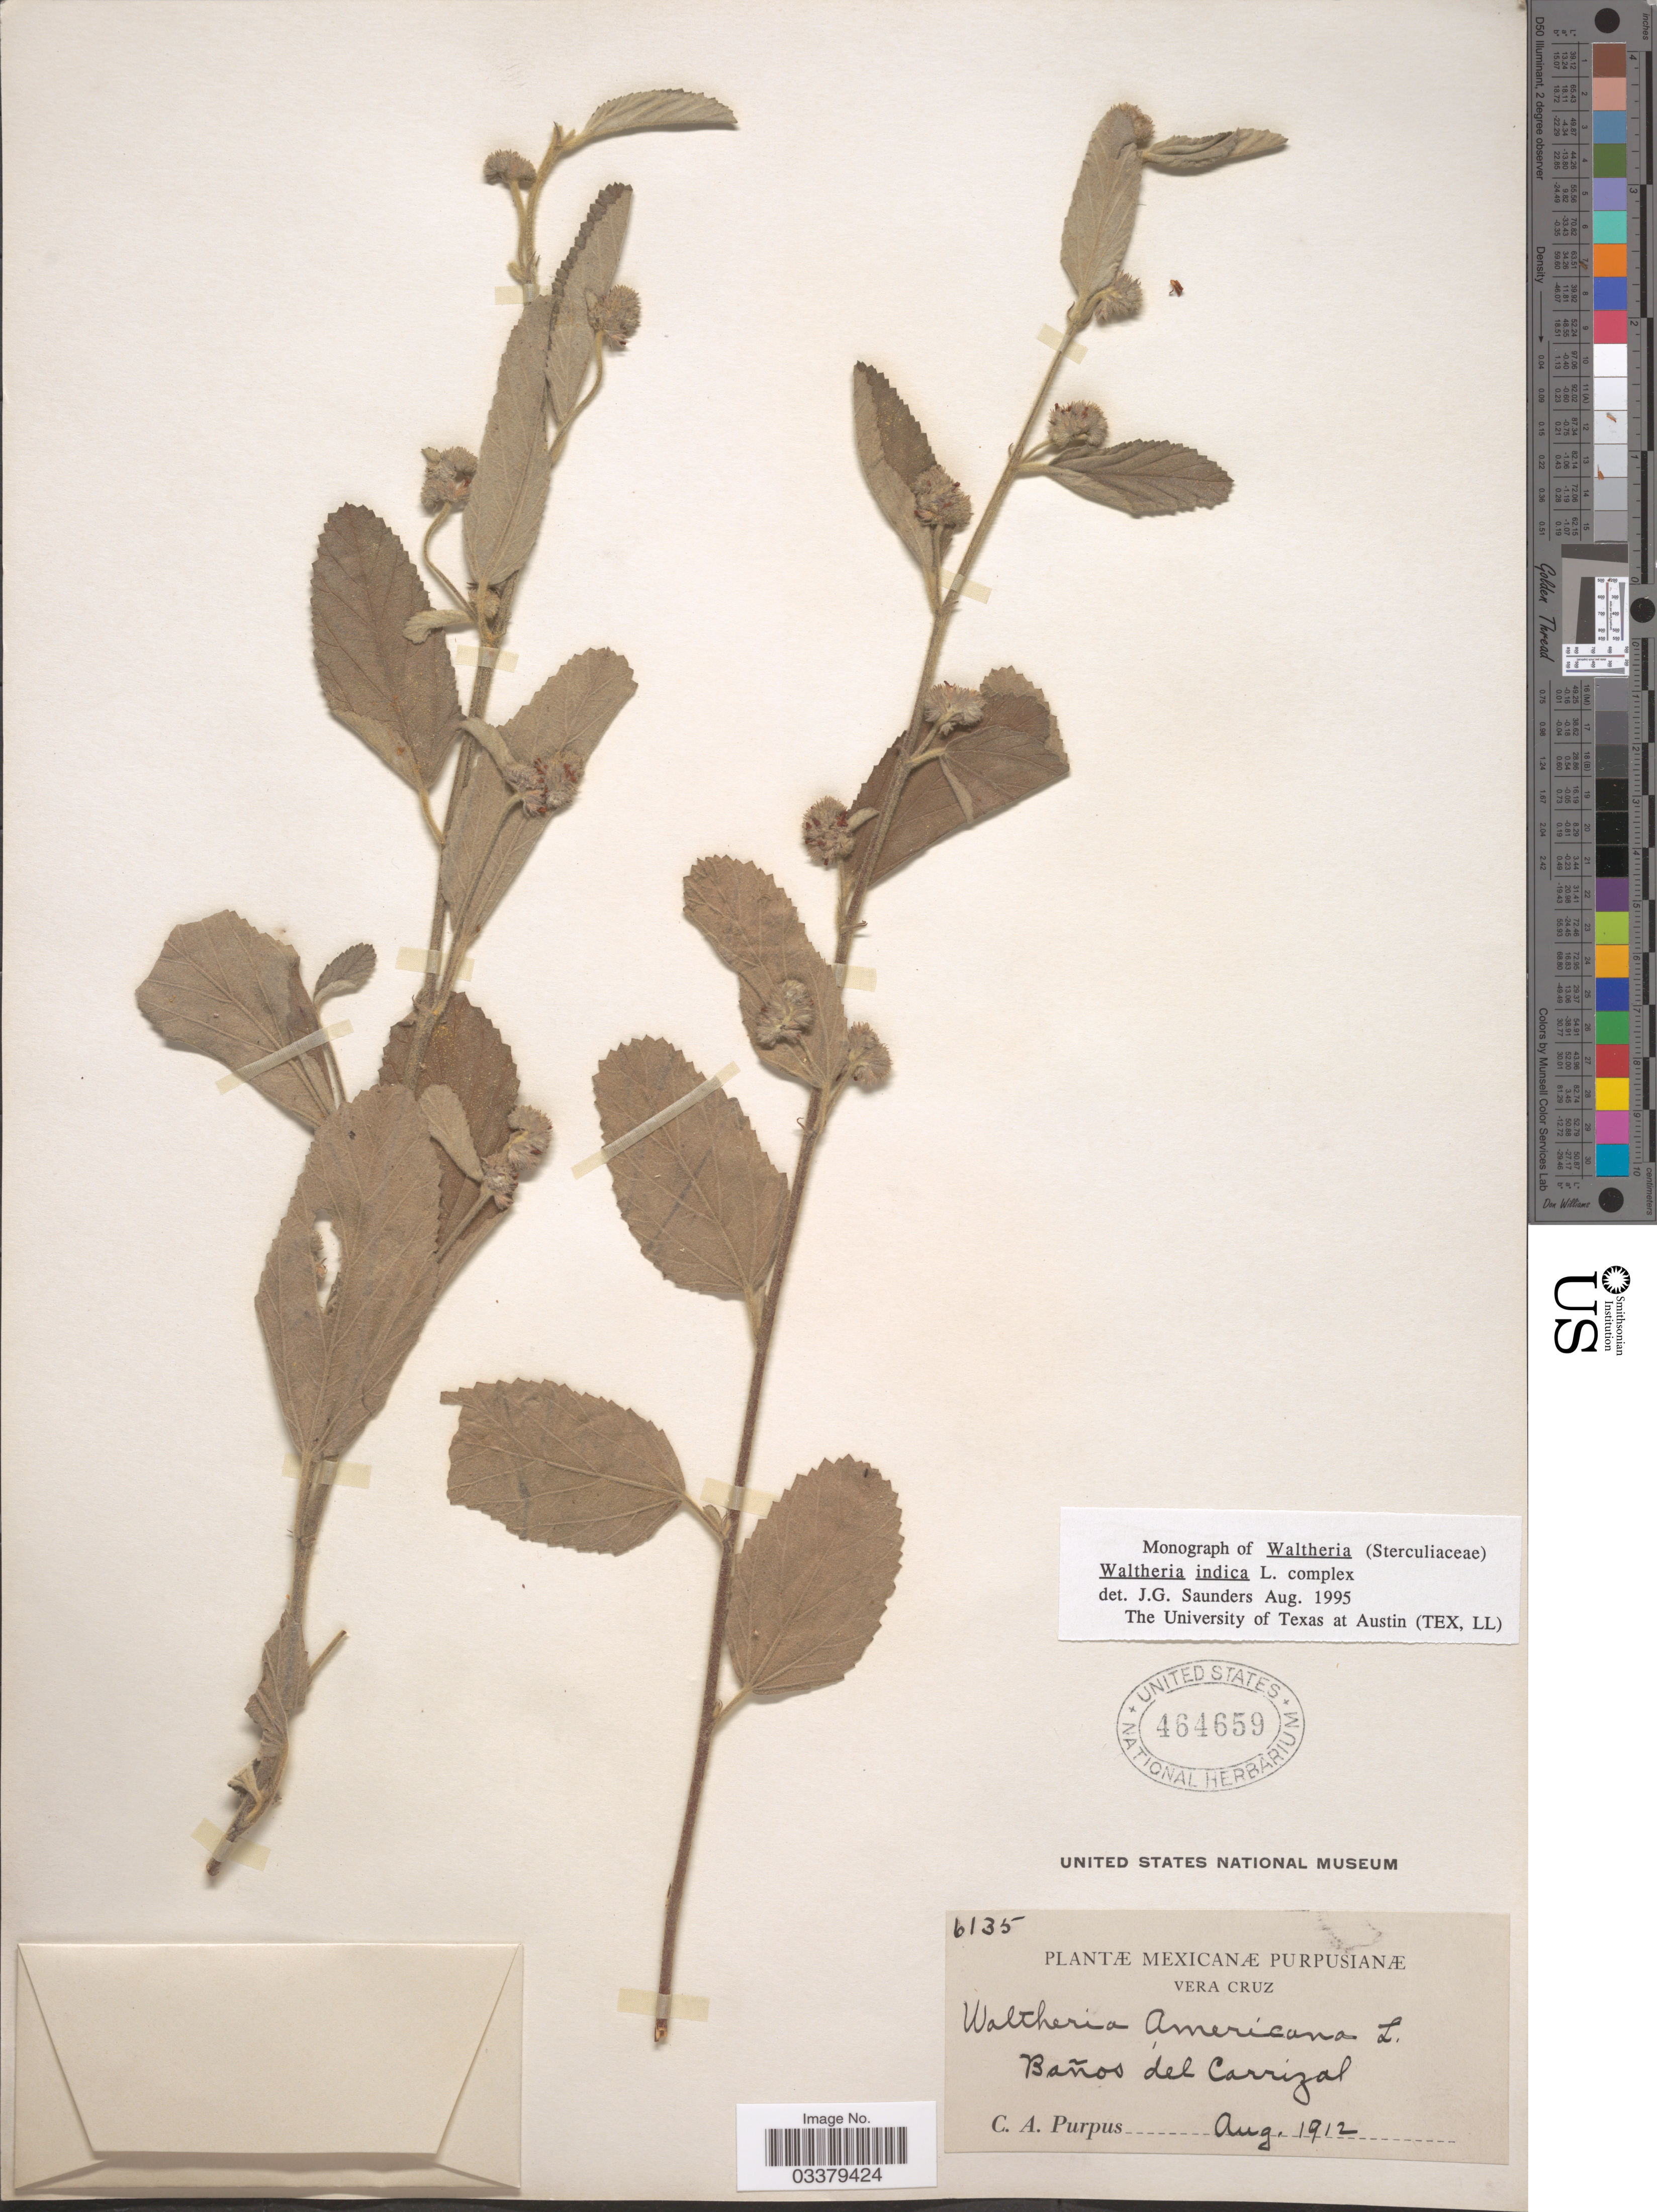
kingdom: Plantae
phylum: Tracheophyta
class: Magnoliopsida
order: Malvales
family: Malvaceae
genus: Waltheria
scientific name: Waltheria indica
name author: L.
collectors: C. A. Purpus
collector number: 6135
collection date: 1912-08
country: Mexico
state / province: Veracruz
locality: Vera Cruz. Baños del Carrizal.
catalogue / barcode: US 464659